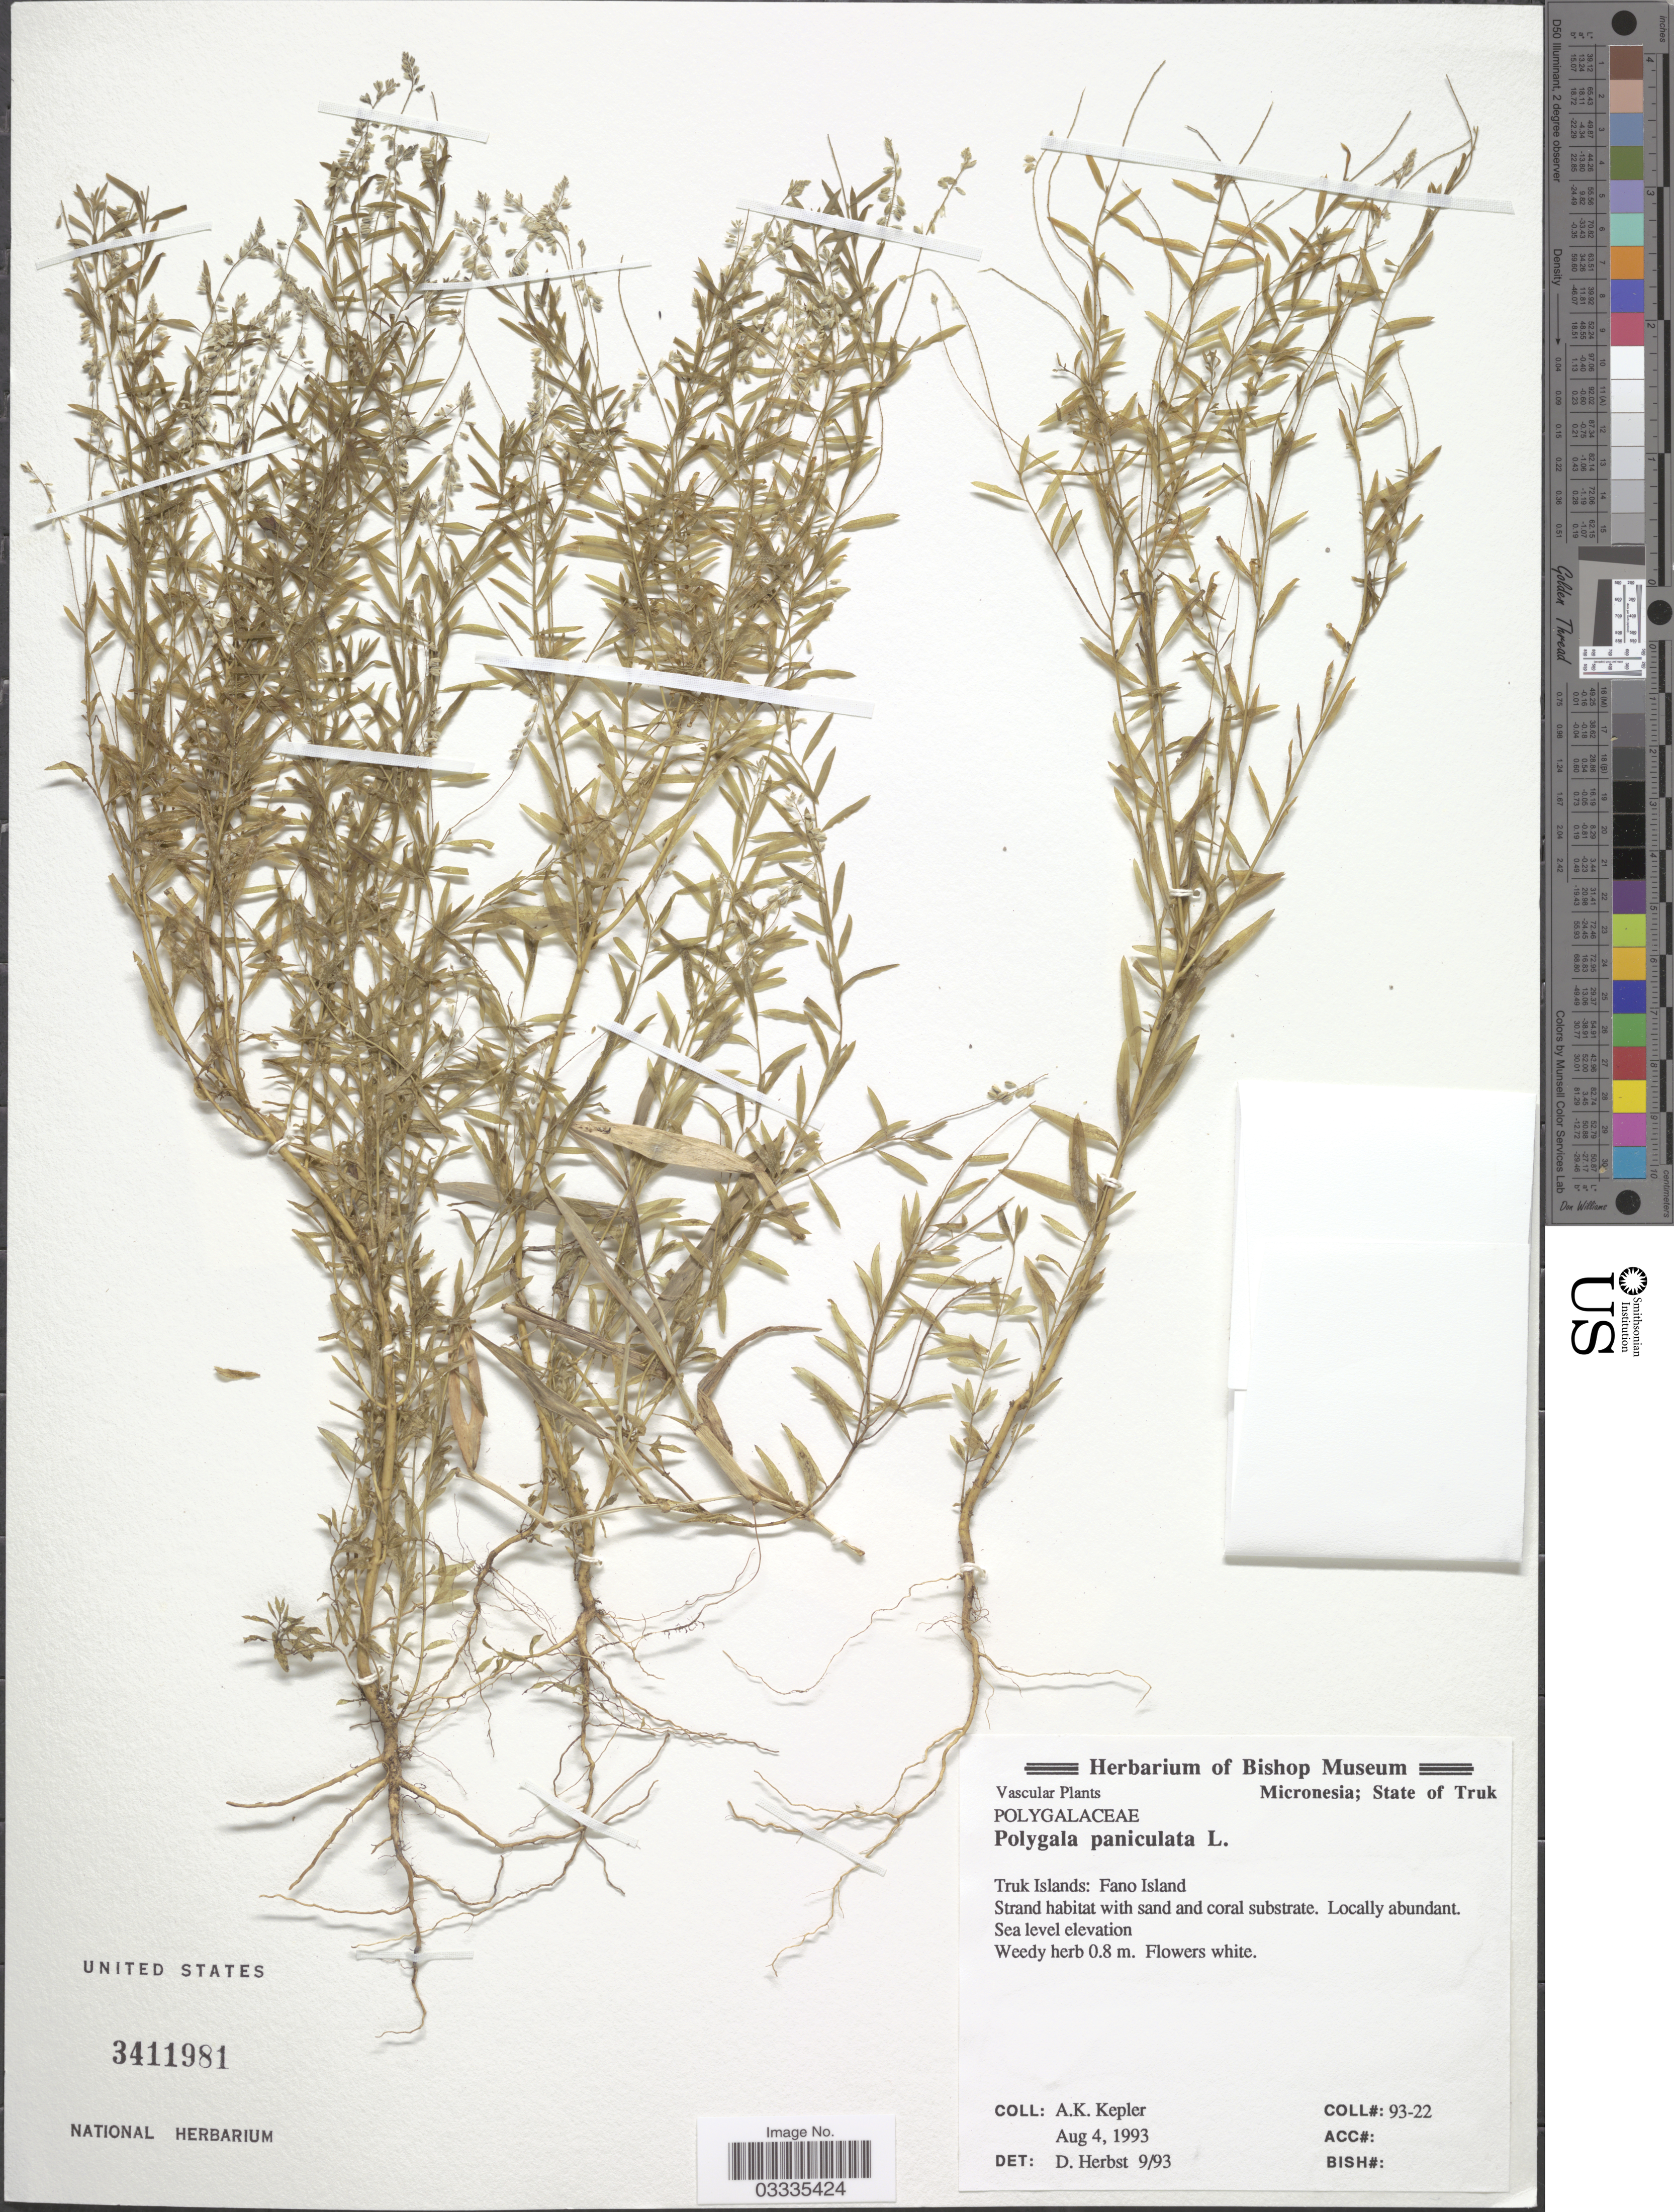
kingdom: Plantae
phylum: Tracheophyta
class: Magnoliopsida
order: Fabales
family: Polygalaceae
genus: Polygala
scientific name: Polygala paniculata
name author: L.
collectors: A. K. Kepler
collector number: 93-22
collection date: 1993-08-04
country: Micronesia, Federated States of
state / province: Truk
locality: Truk Islands: Fano Island.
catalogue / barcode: US 3411981